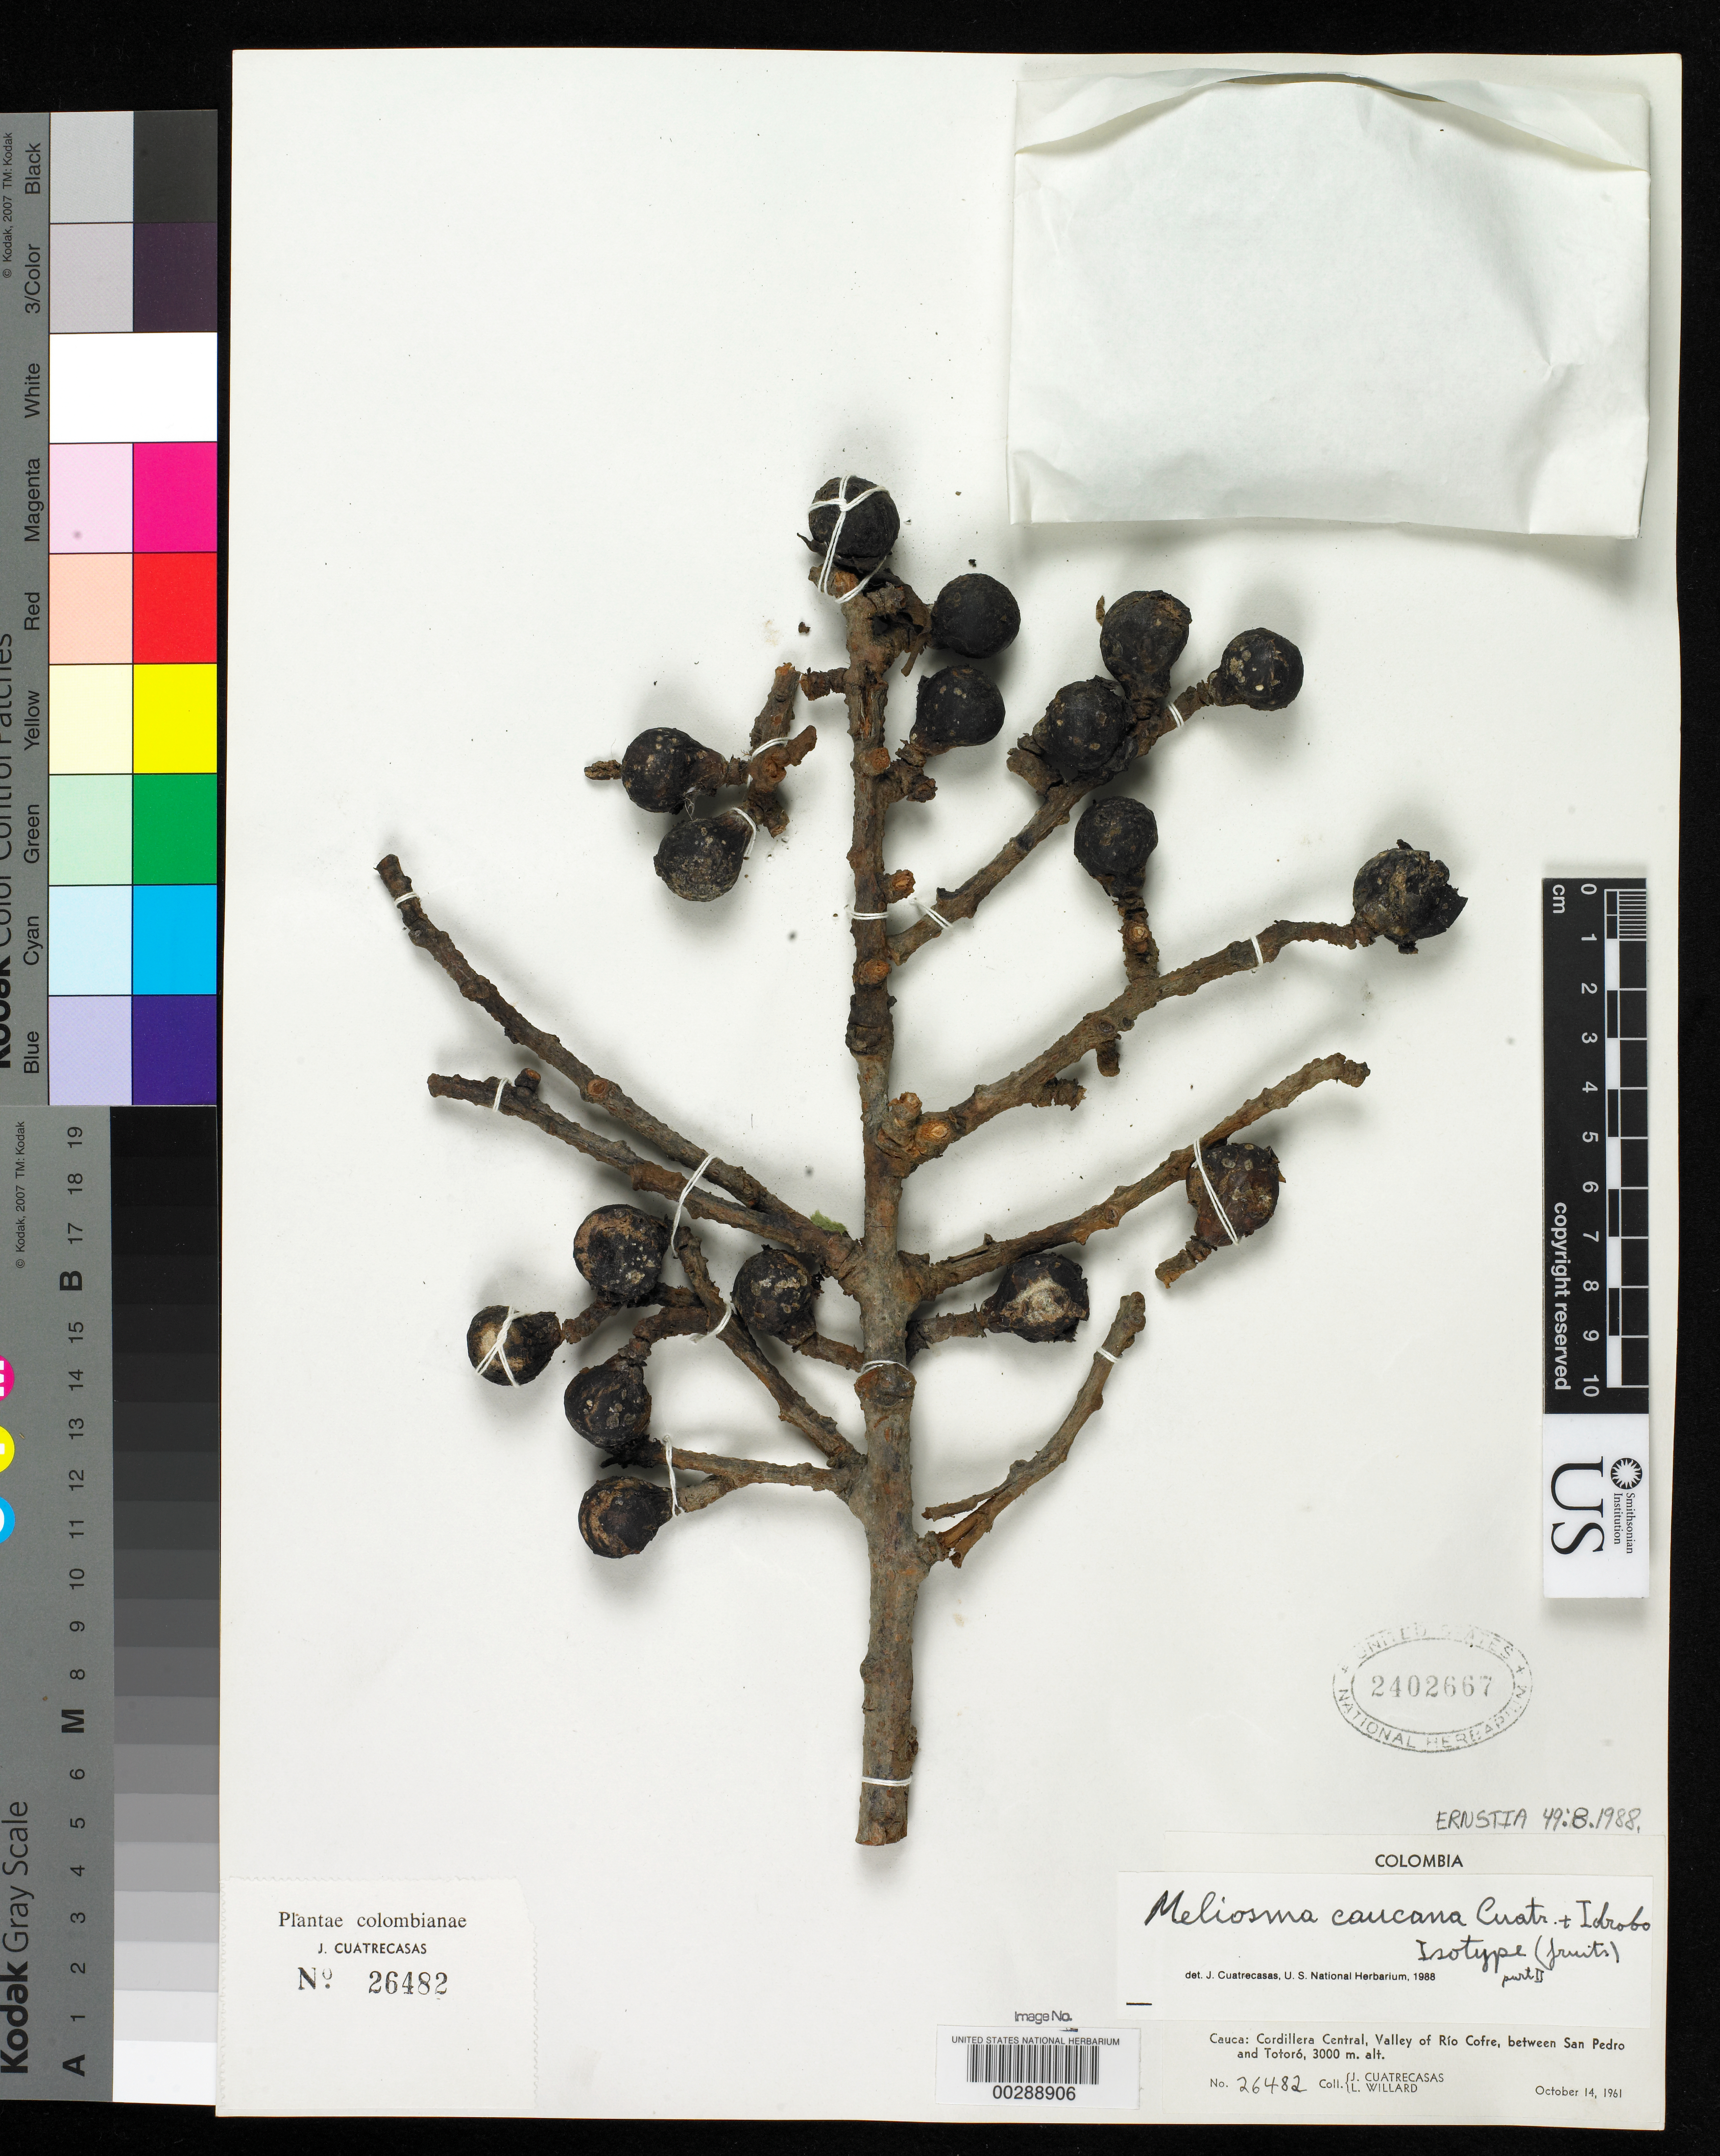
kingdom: Plantae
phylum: Tracheophyta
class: Magnoliopsida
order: Proteales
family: Sabiaceae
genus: Meliosma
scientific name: Meliosma caucana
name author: Cuatrec. & Idrobo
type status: Isotype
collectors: J. Cuatrecasas & L. Williard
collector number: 26482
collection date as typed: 14 Oct 1961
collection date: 1961-10-14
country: Colombia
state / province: Cauca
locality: Cordillera Central, Valley of Rio Cofre, sub Paramo at summit of San Pedro.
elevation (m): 3170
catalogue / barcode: US 2402667